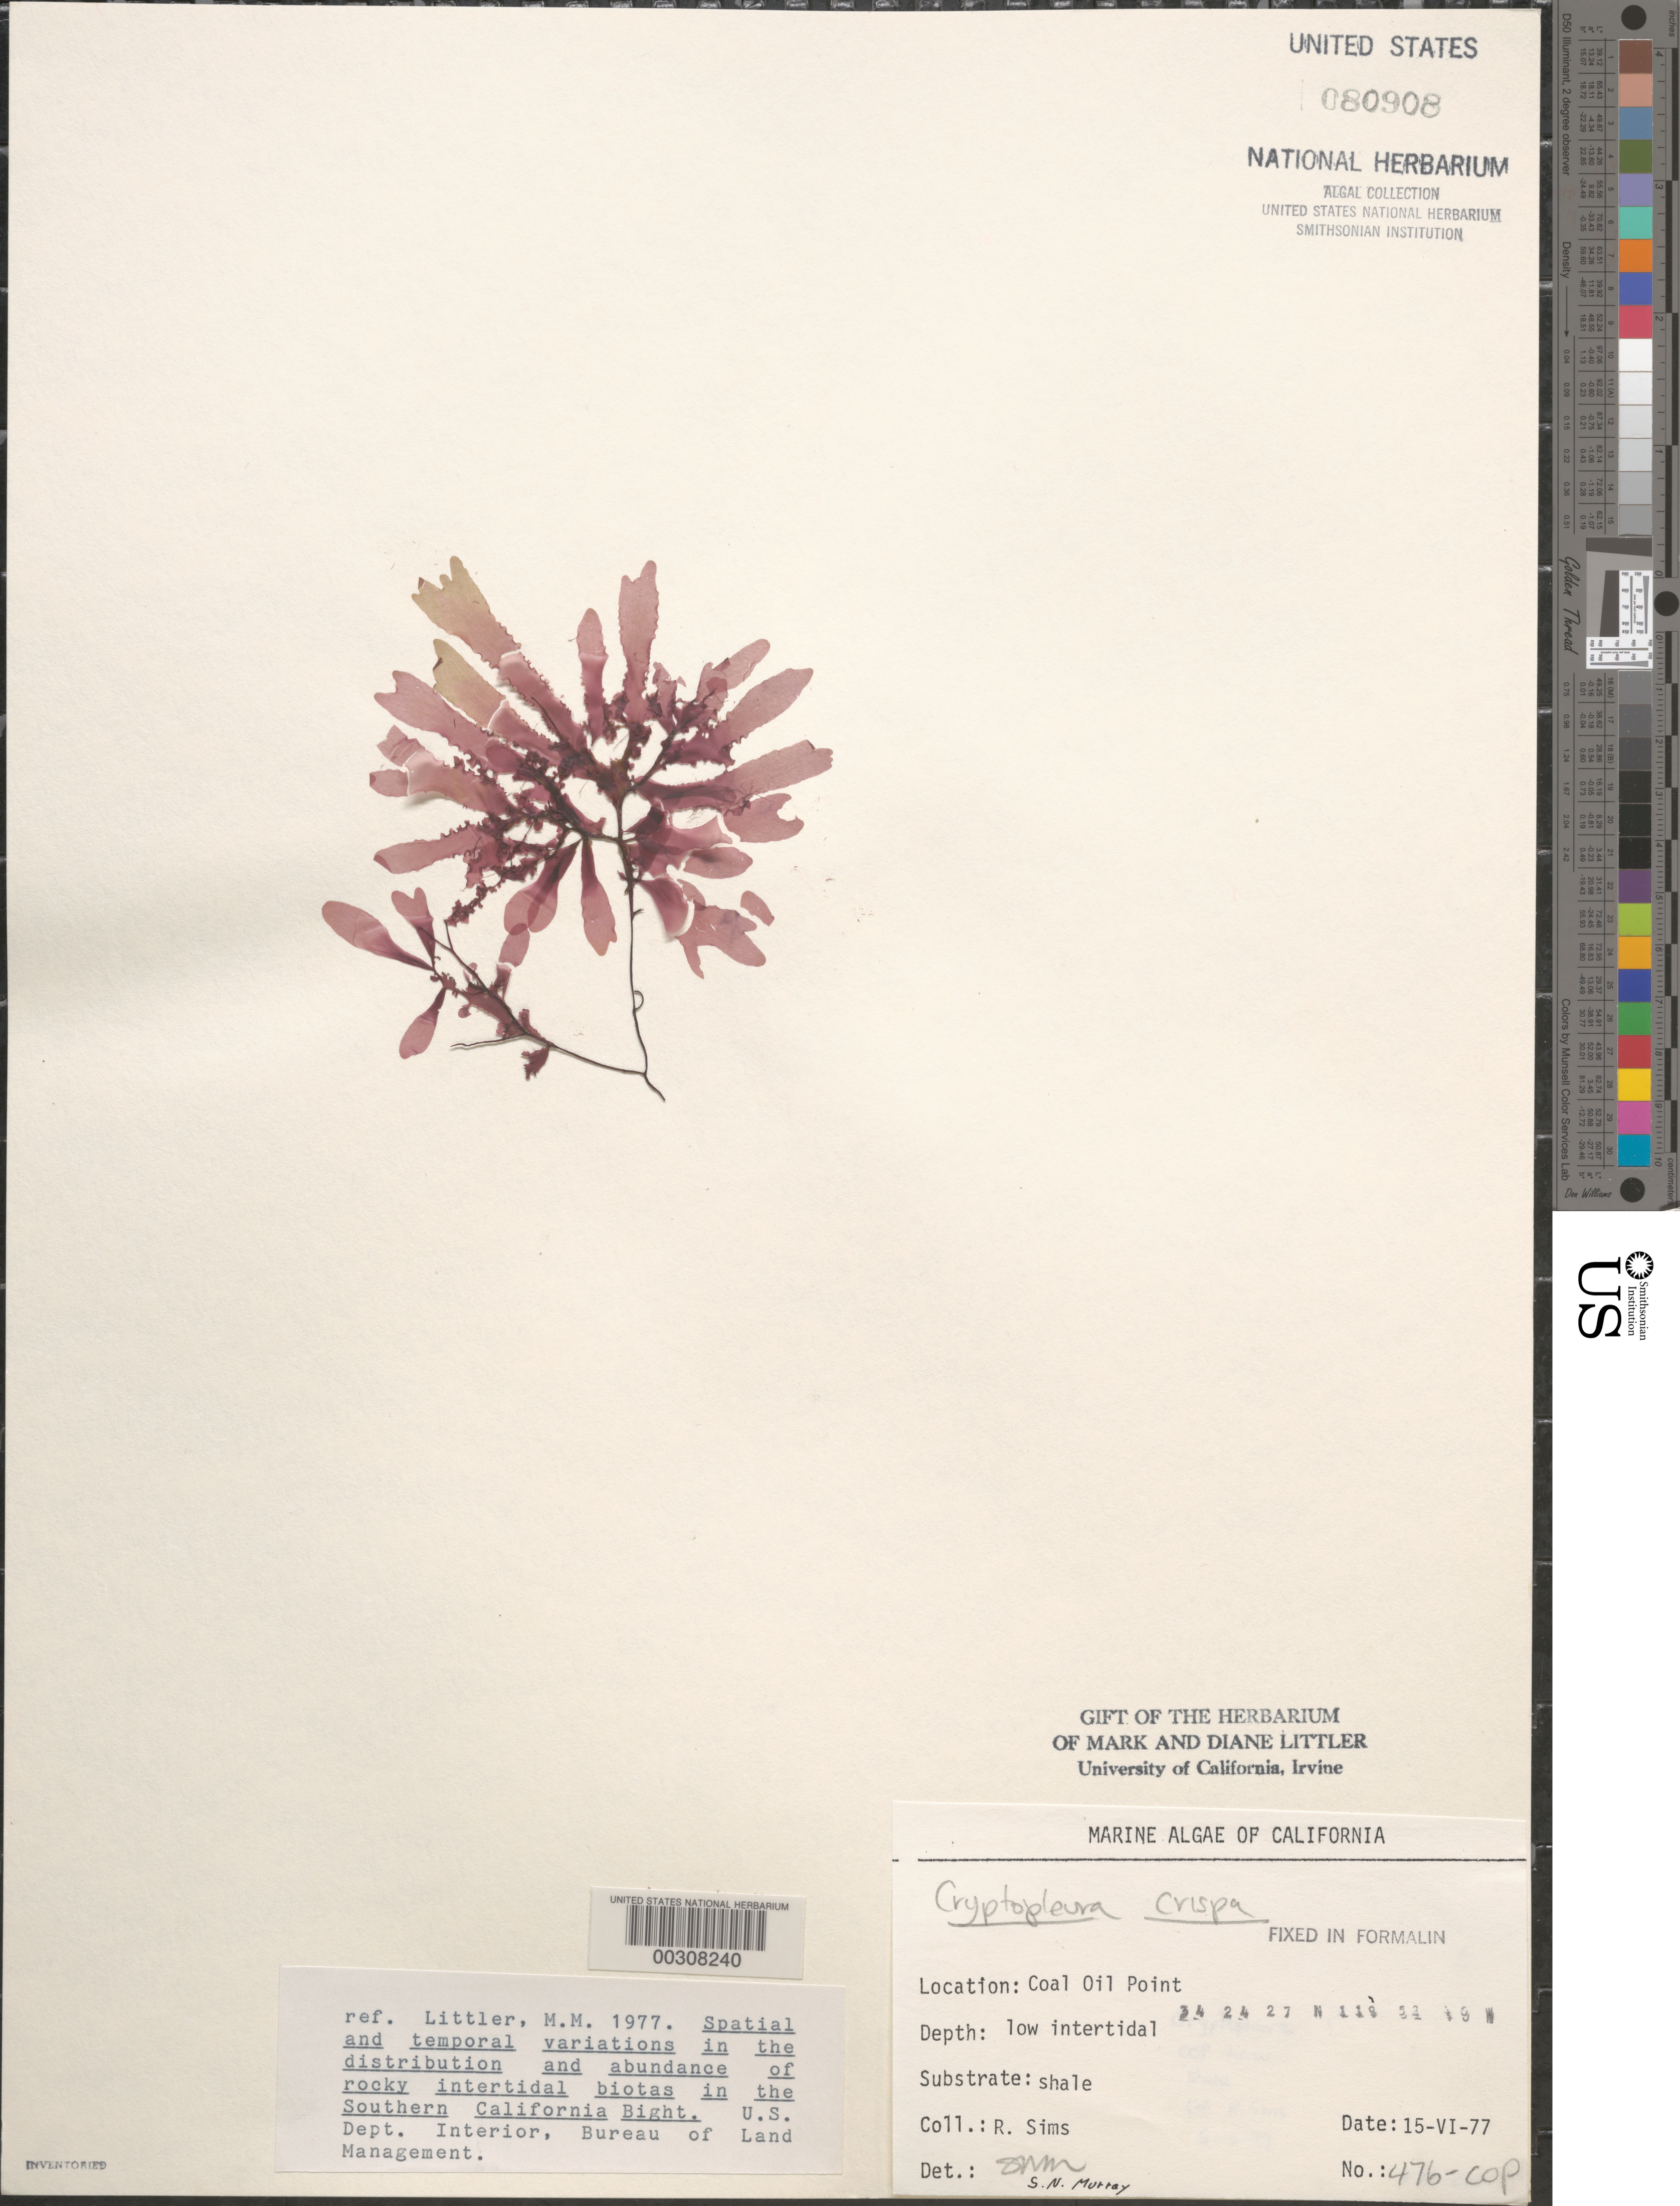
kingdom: Plantae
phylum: Rhodophyta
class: Florideophyceae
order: Ceramiales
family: Delesseriaceae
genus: Cryptopleura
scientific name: Cryptopleura crispa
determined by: Murray, S. N.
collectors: R. H. Sims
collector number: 476-cop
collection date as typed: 15 Jun 1977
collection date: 1977-06-15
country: United States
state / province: California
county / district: Santa Barbara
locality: Coal Oil Point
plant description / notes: BLM-SOCALBIGHT Rocky Intertidal Survey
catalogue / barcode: US 80908